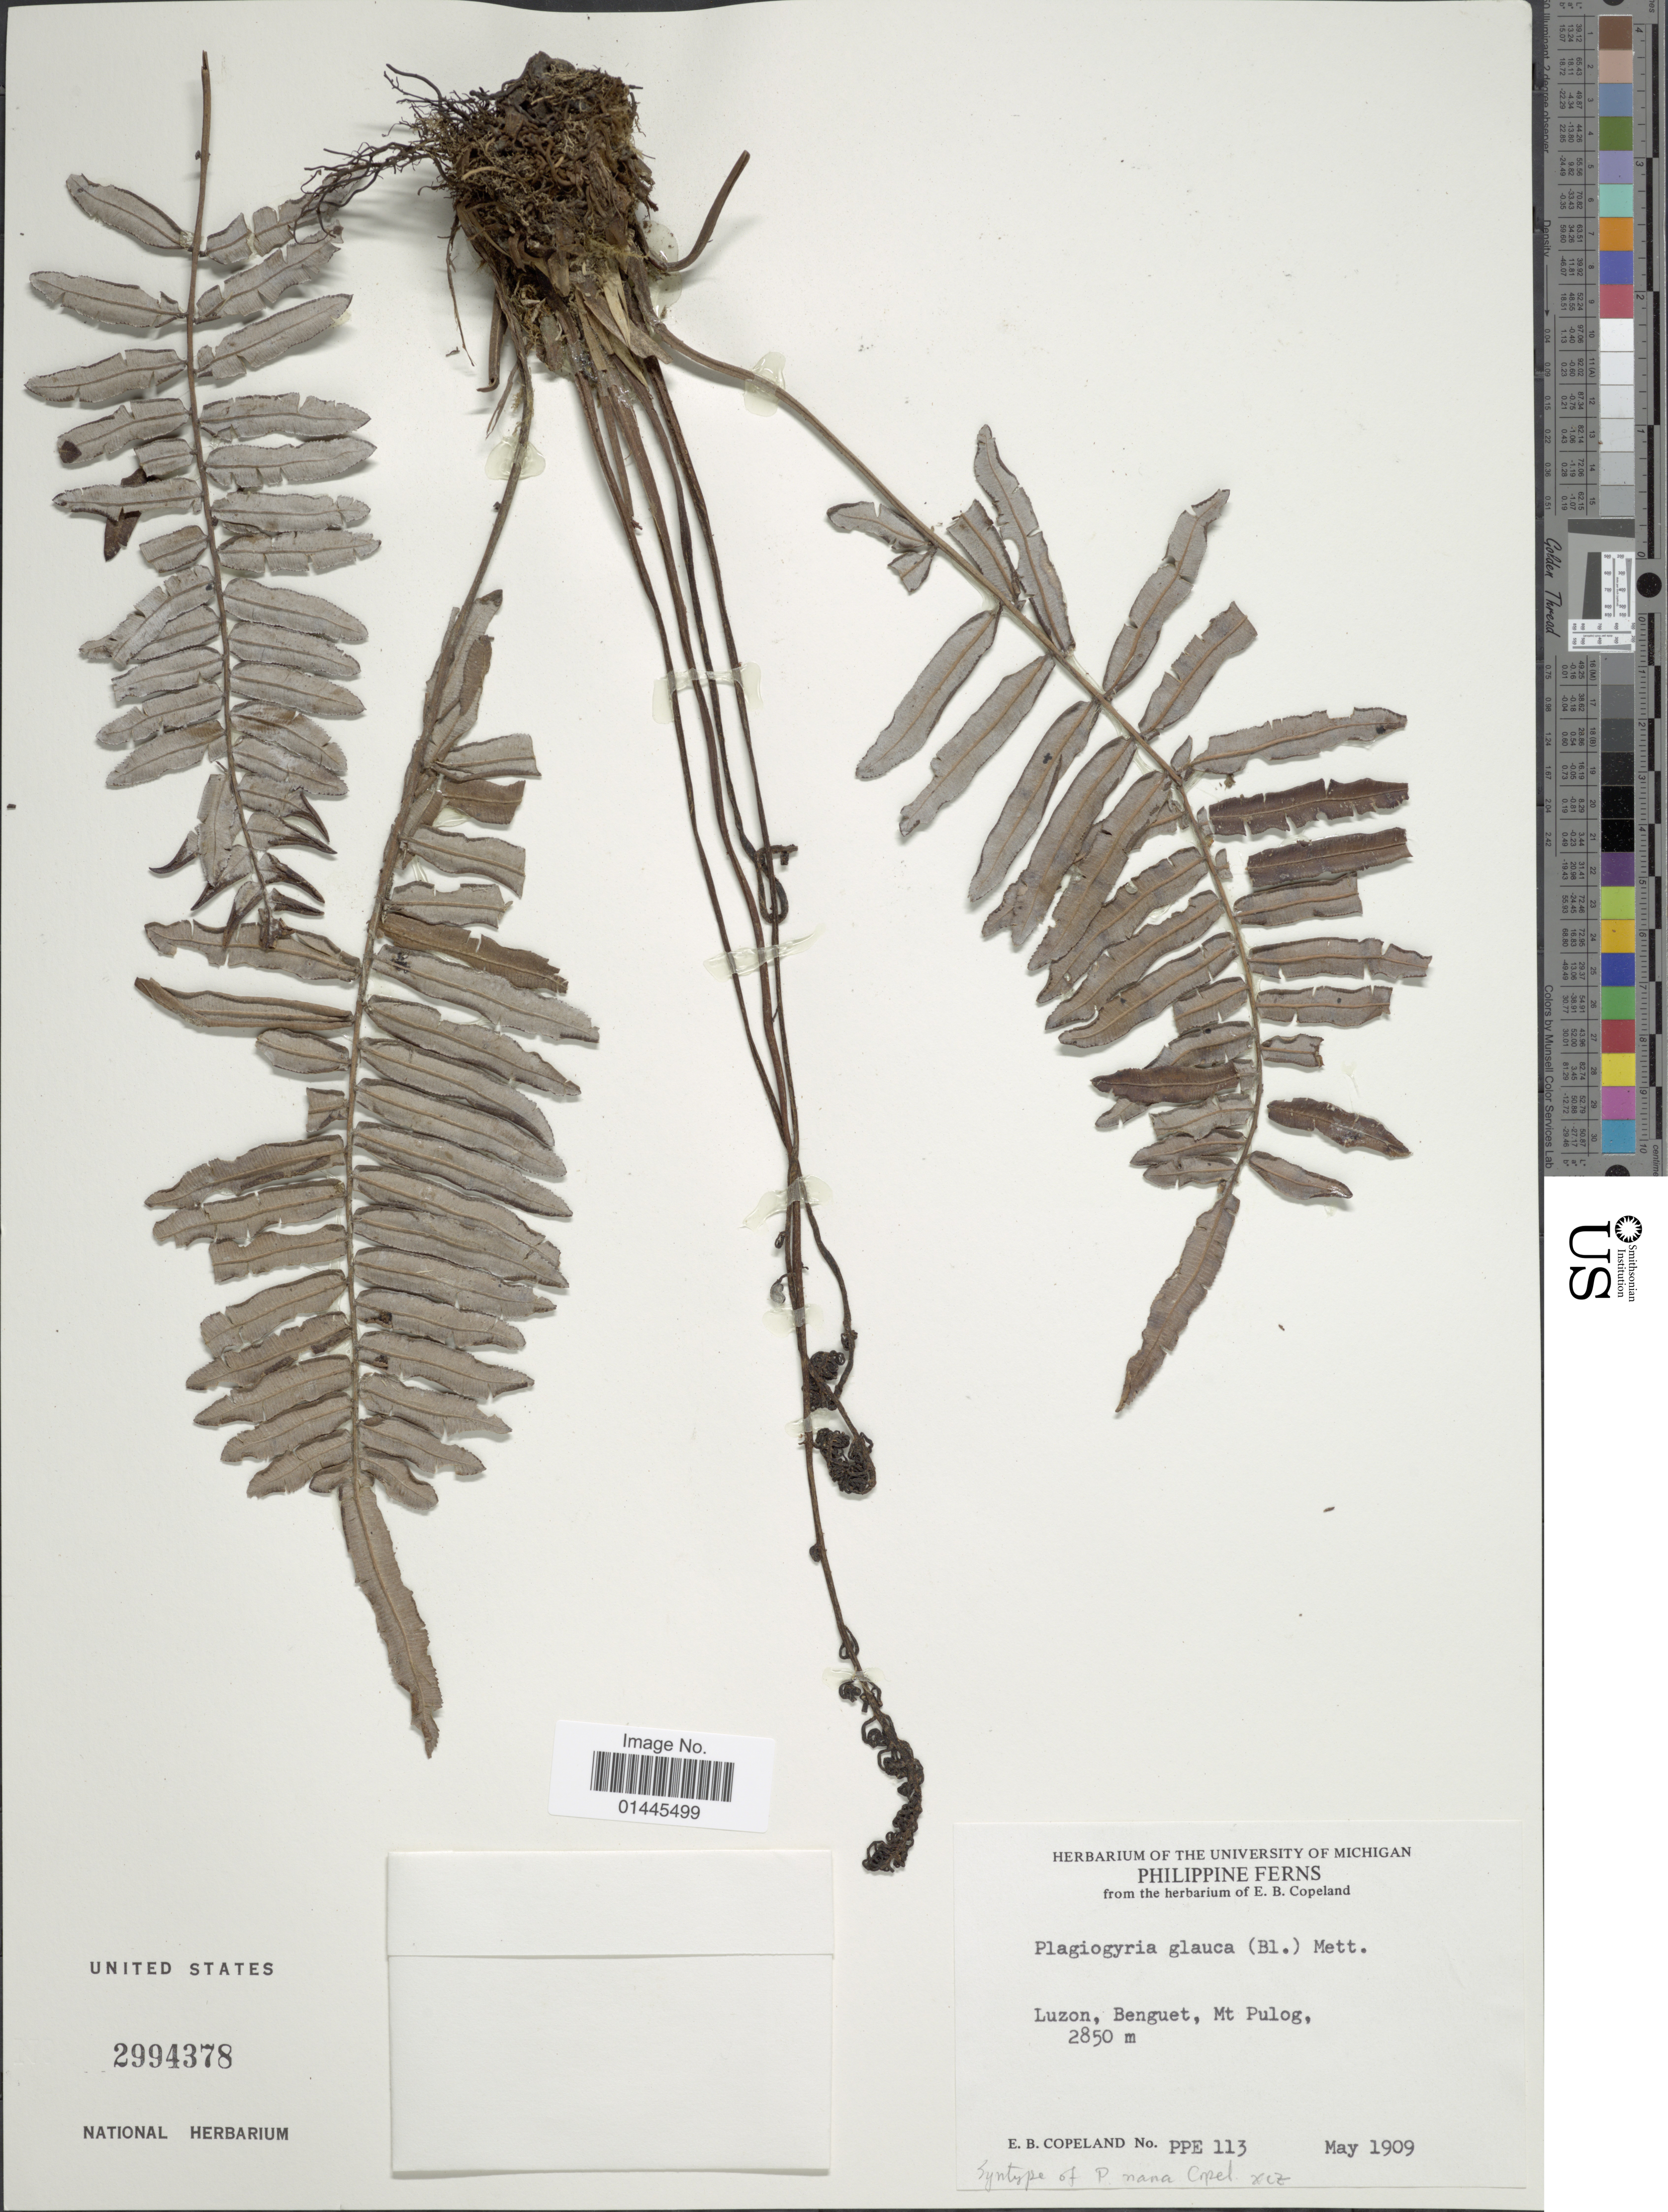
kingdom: Plantae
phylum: Tracheophyta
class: Polypodiopsida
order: Cyatheales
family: Plagiogyriaceae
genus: Plagiogyria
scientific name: Plagiogyria glauca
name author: (Blume) Mett.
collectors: E. B. Copeland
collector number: PPE 113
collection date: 1909-05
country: Philippines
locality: Benguet, Mt. Pulog.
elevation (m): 2850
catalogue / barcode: US 2994378